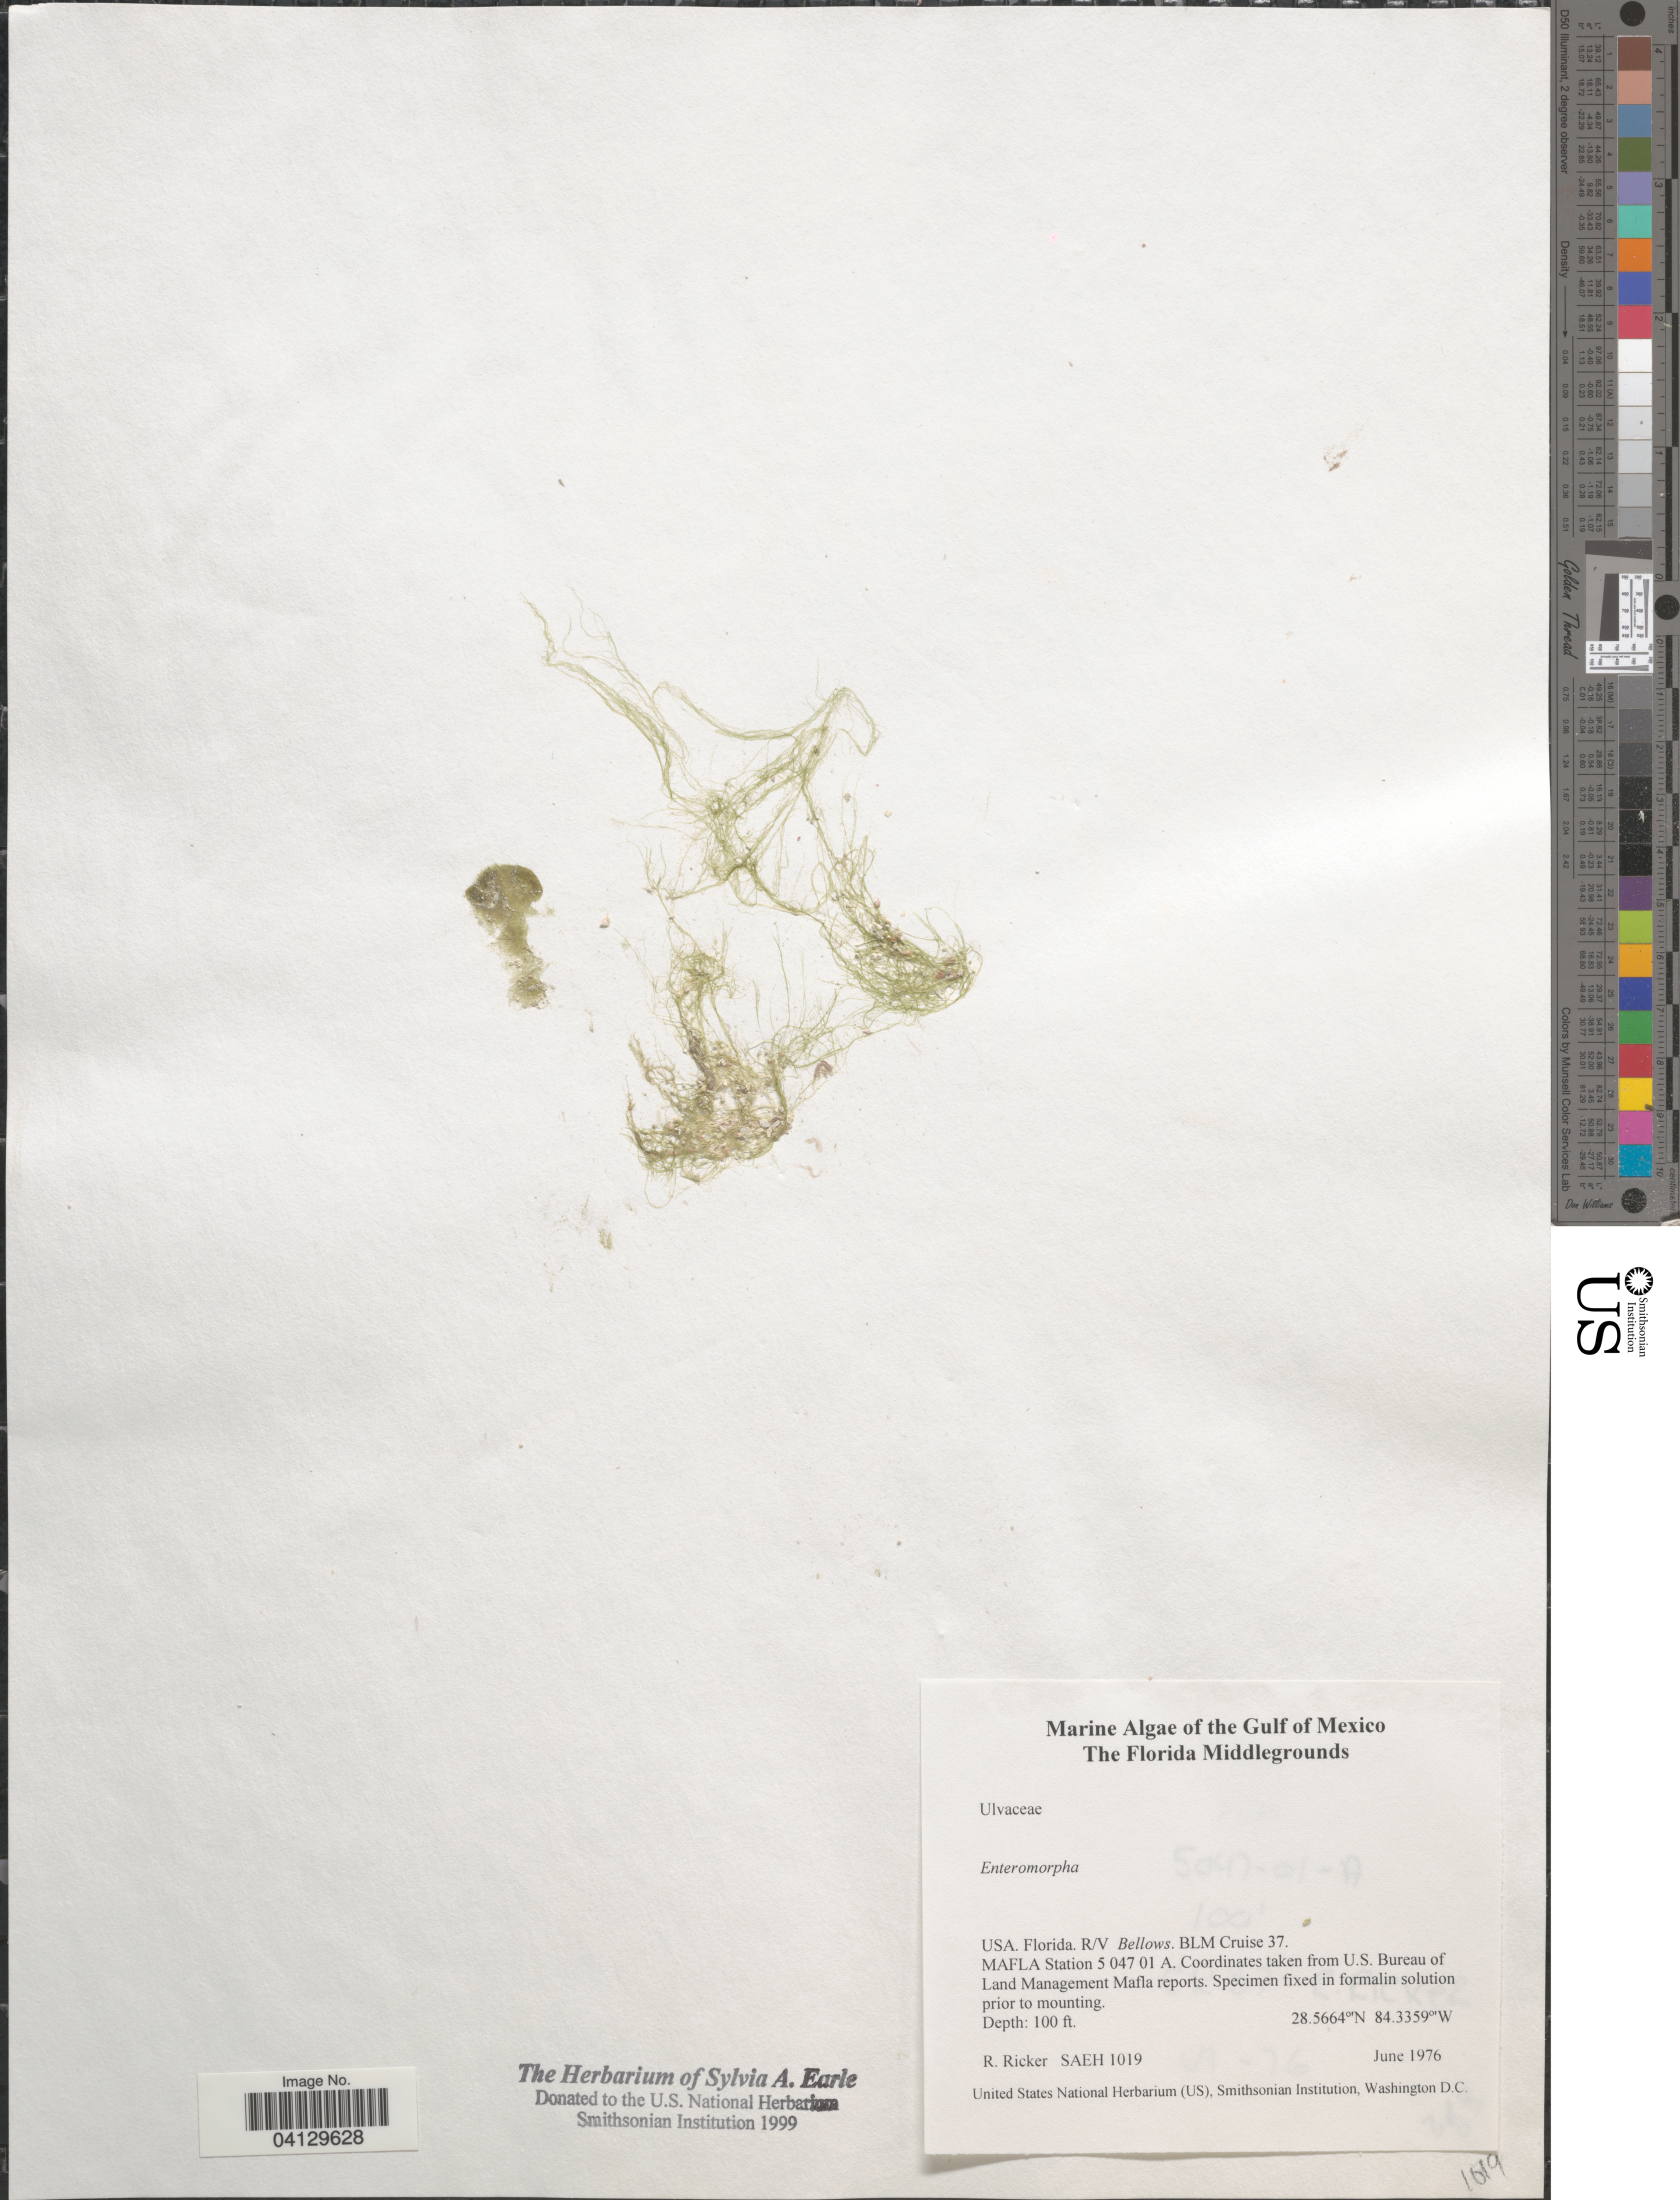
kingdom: Plantae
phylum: Chlorophyta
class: Ulvophyceae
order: Ulvales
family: Ulvaceae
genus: Enteromorpha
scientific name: Enteromorpha sp.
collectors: R. Ricker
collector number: SAEH1019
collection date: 1976-06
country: United States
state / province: Florida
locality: The Gulf of Mexico. The Florida Middlegrounds. R/V Bellows. BLM Cruise 37. MAFLA Station 5 047 01 A.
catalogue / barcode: US 329065